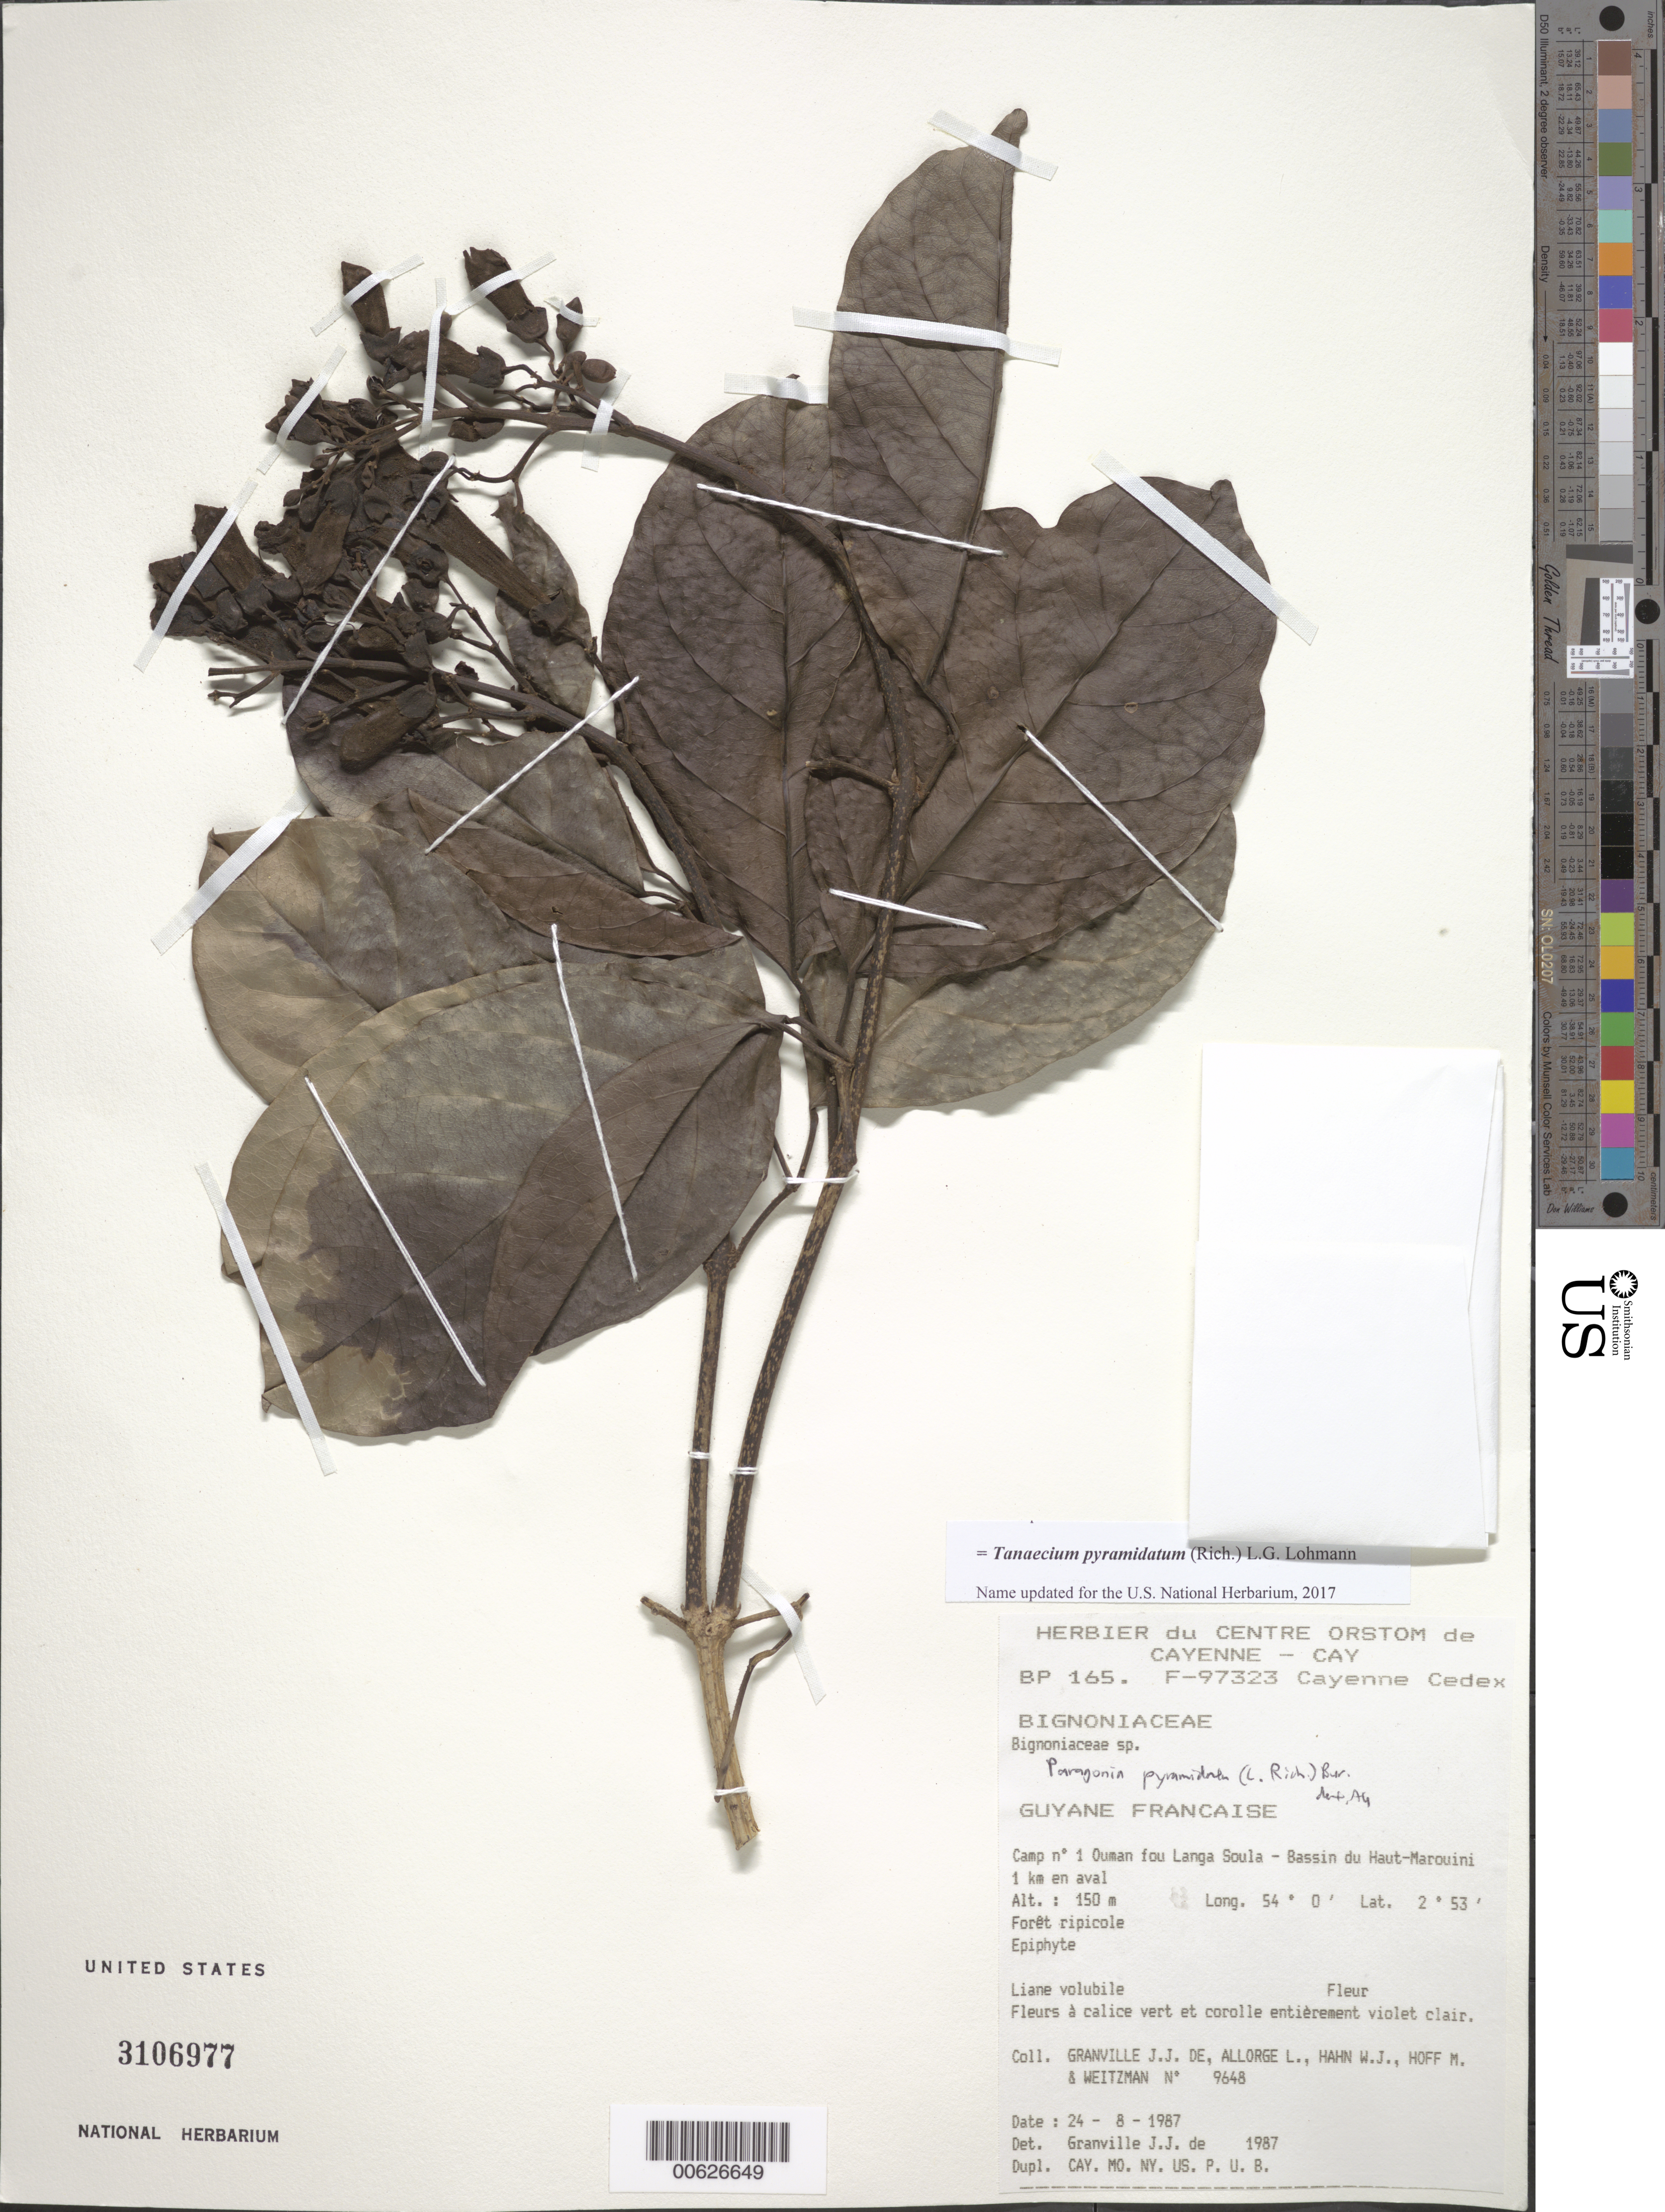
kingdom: Plantae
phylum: Tracheophyta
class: Magnoliopsida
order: Lamiales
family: Bignoniaceae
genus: Tanaecium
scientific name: Tanaecium pyramidatum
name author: (Rich.) L.G. Lohmann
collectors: J.-J. de Granville, L. Allorge, W. J. Hahn, M. Hoff & A. L. Weitzman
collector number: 9648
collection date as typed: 24-Aug-87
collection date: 1987-08-24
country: French Guiana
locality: Ouman fou Langa Soula, Camp #1, Bassin du Haut-Marouini, 1 km en aval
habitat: Forêt ripicole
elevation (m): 150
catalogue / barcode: US 3106977